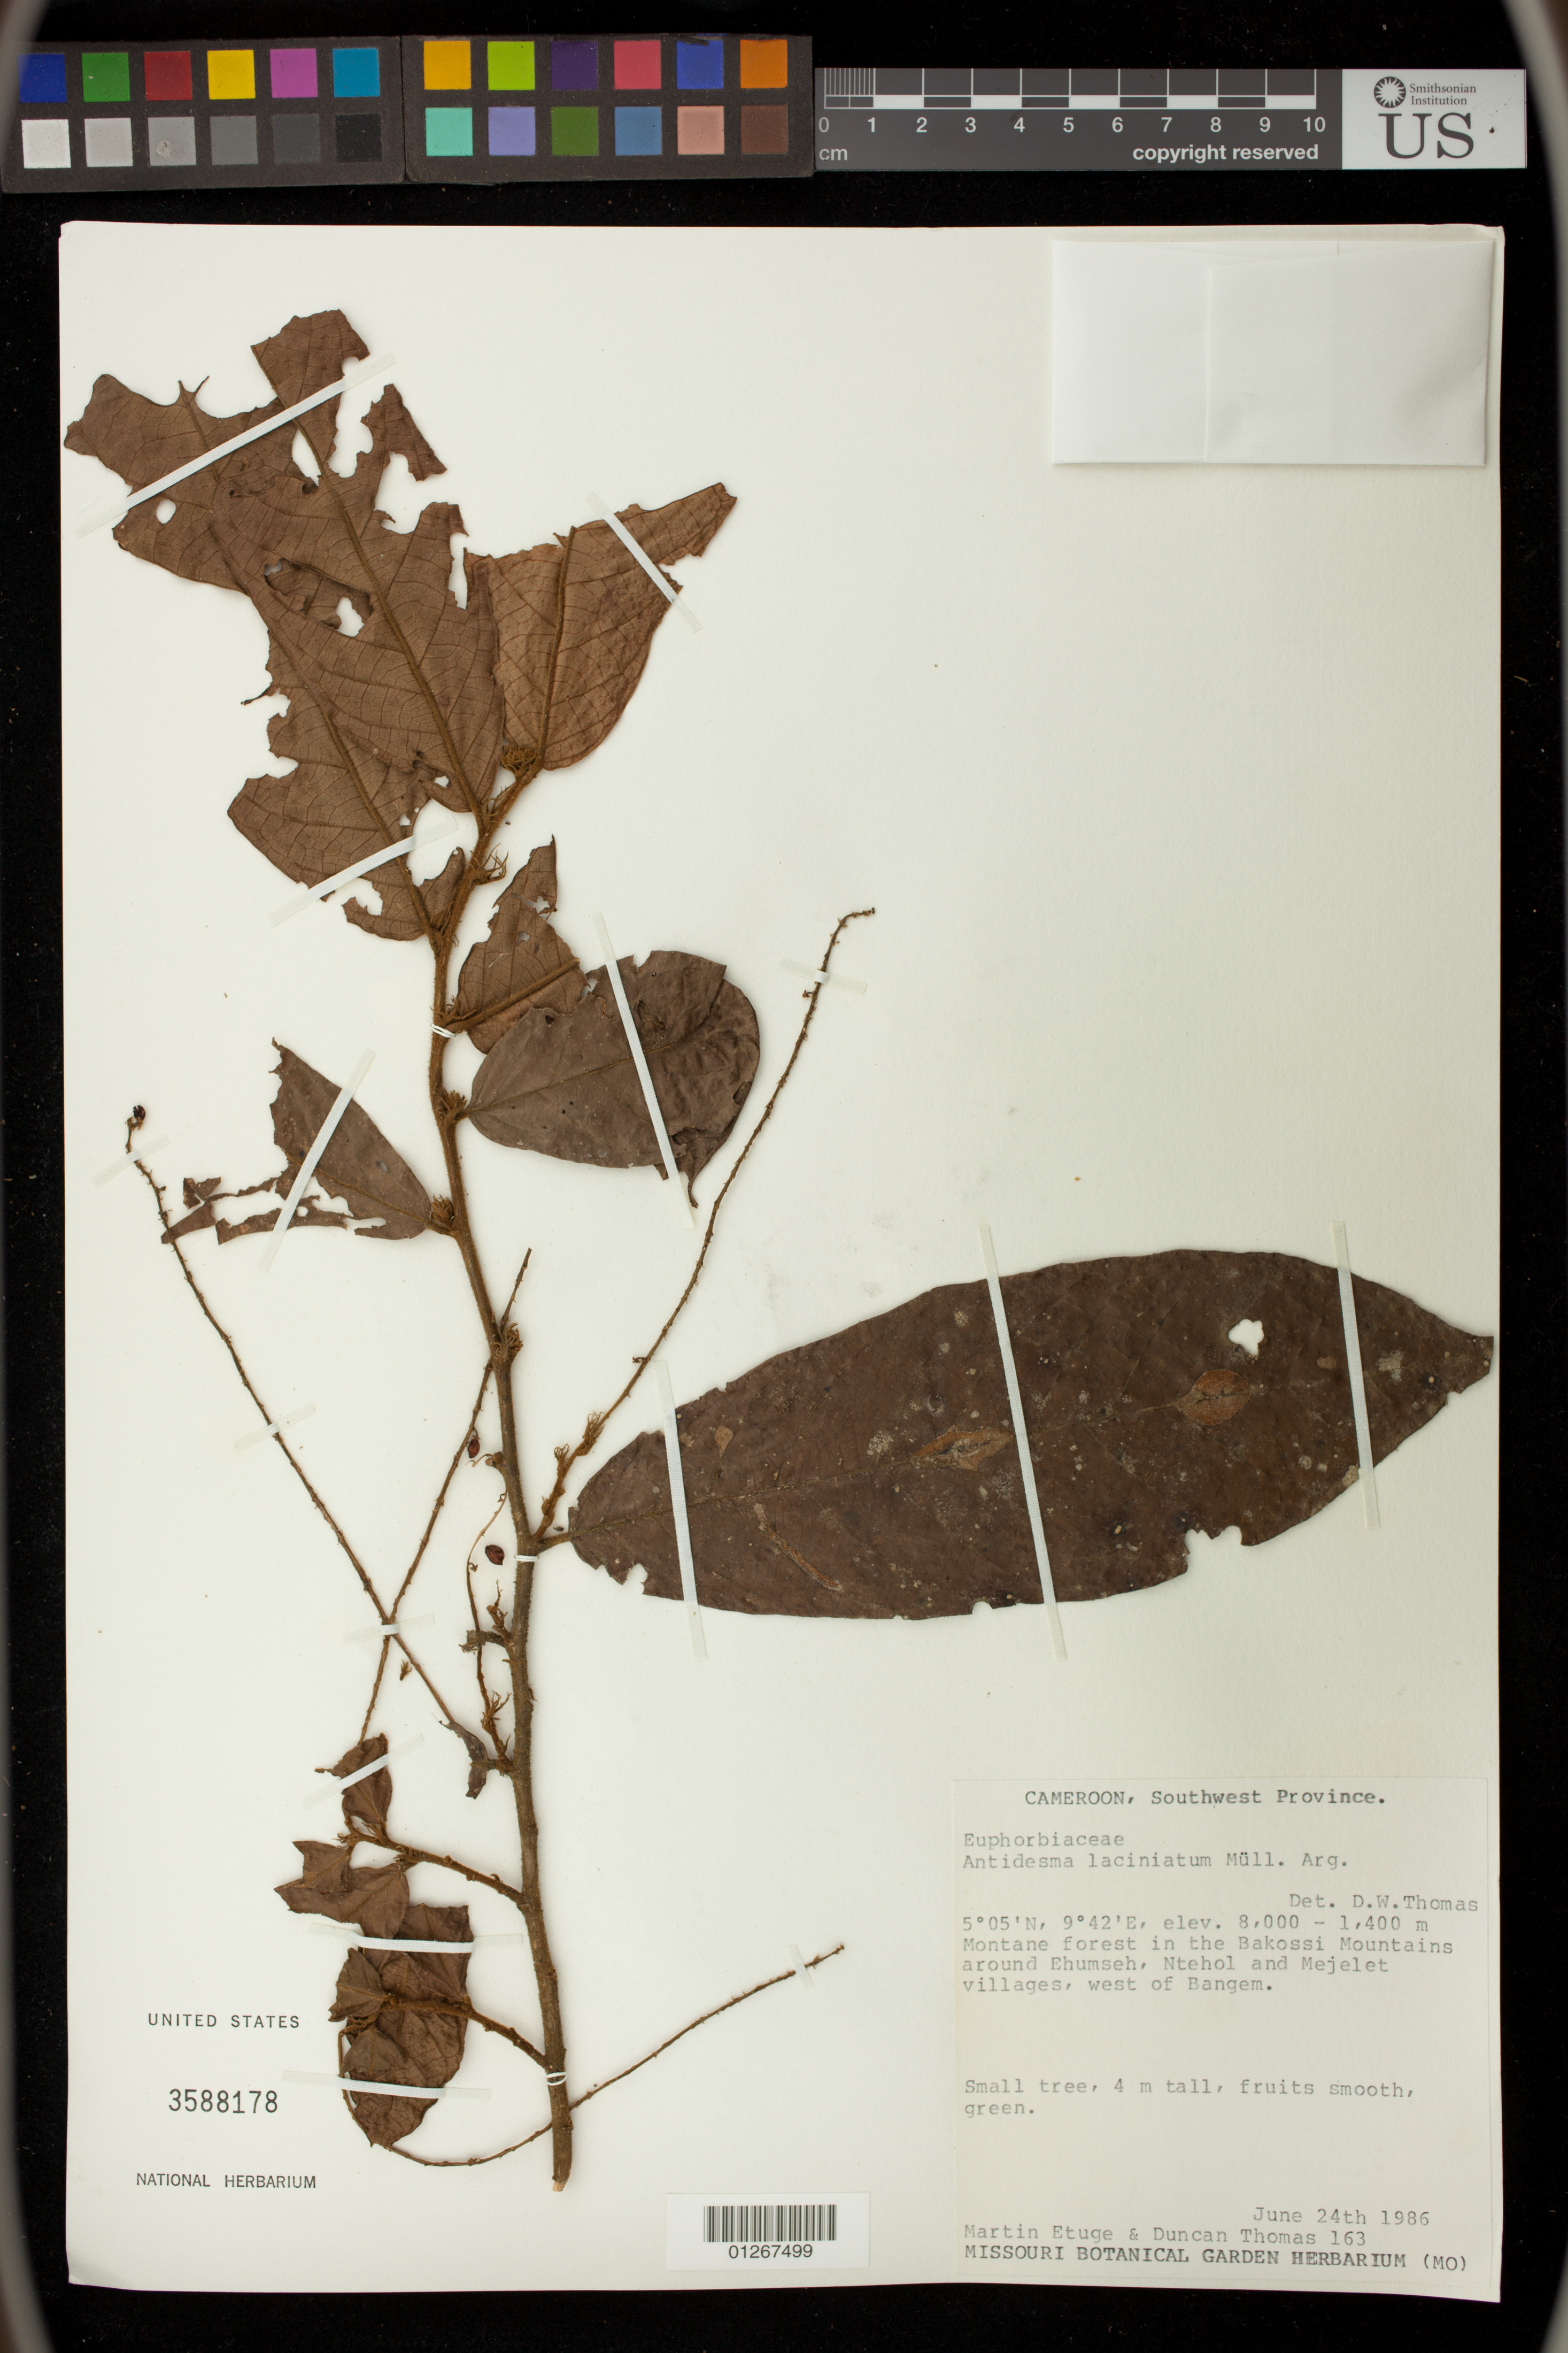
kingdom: Plantae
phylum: Tracheophyta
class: Magnoliopsida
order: Malpighiales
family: Phyllanthaceae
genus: Antidesma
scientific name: Antidesma laciniatum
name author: Müll. Arg.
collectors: D. W. Thomas & M. Etuge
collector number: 163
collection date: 1986-06-24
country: Cameroon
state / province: Sud-Ouest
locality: Montane forest in the Bakossi Mountains around Ehumseh, Ntehol and Mejelet villages, west of Bangem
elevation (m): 8000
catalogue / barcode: US 3588178